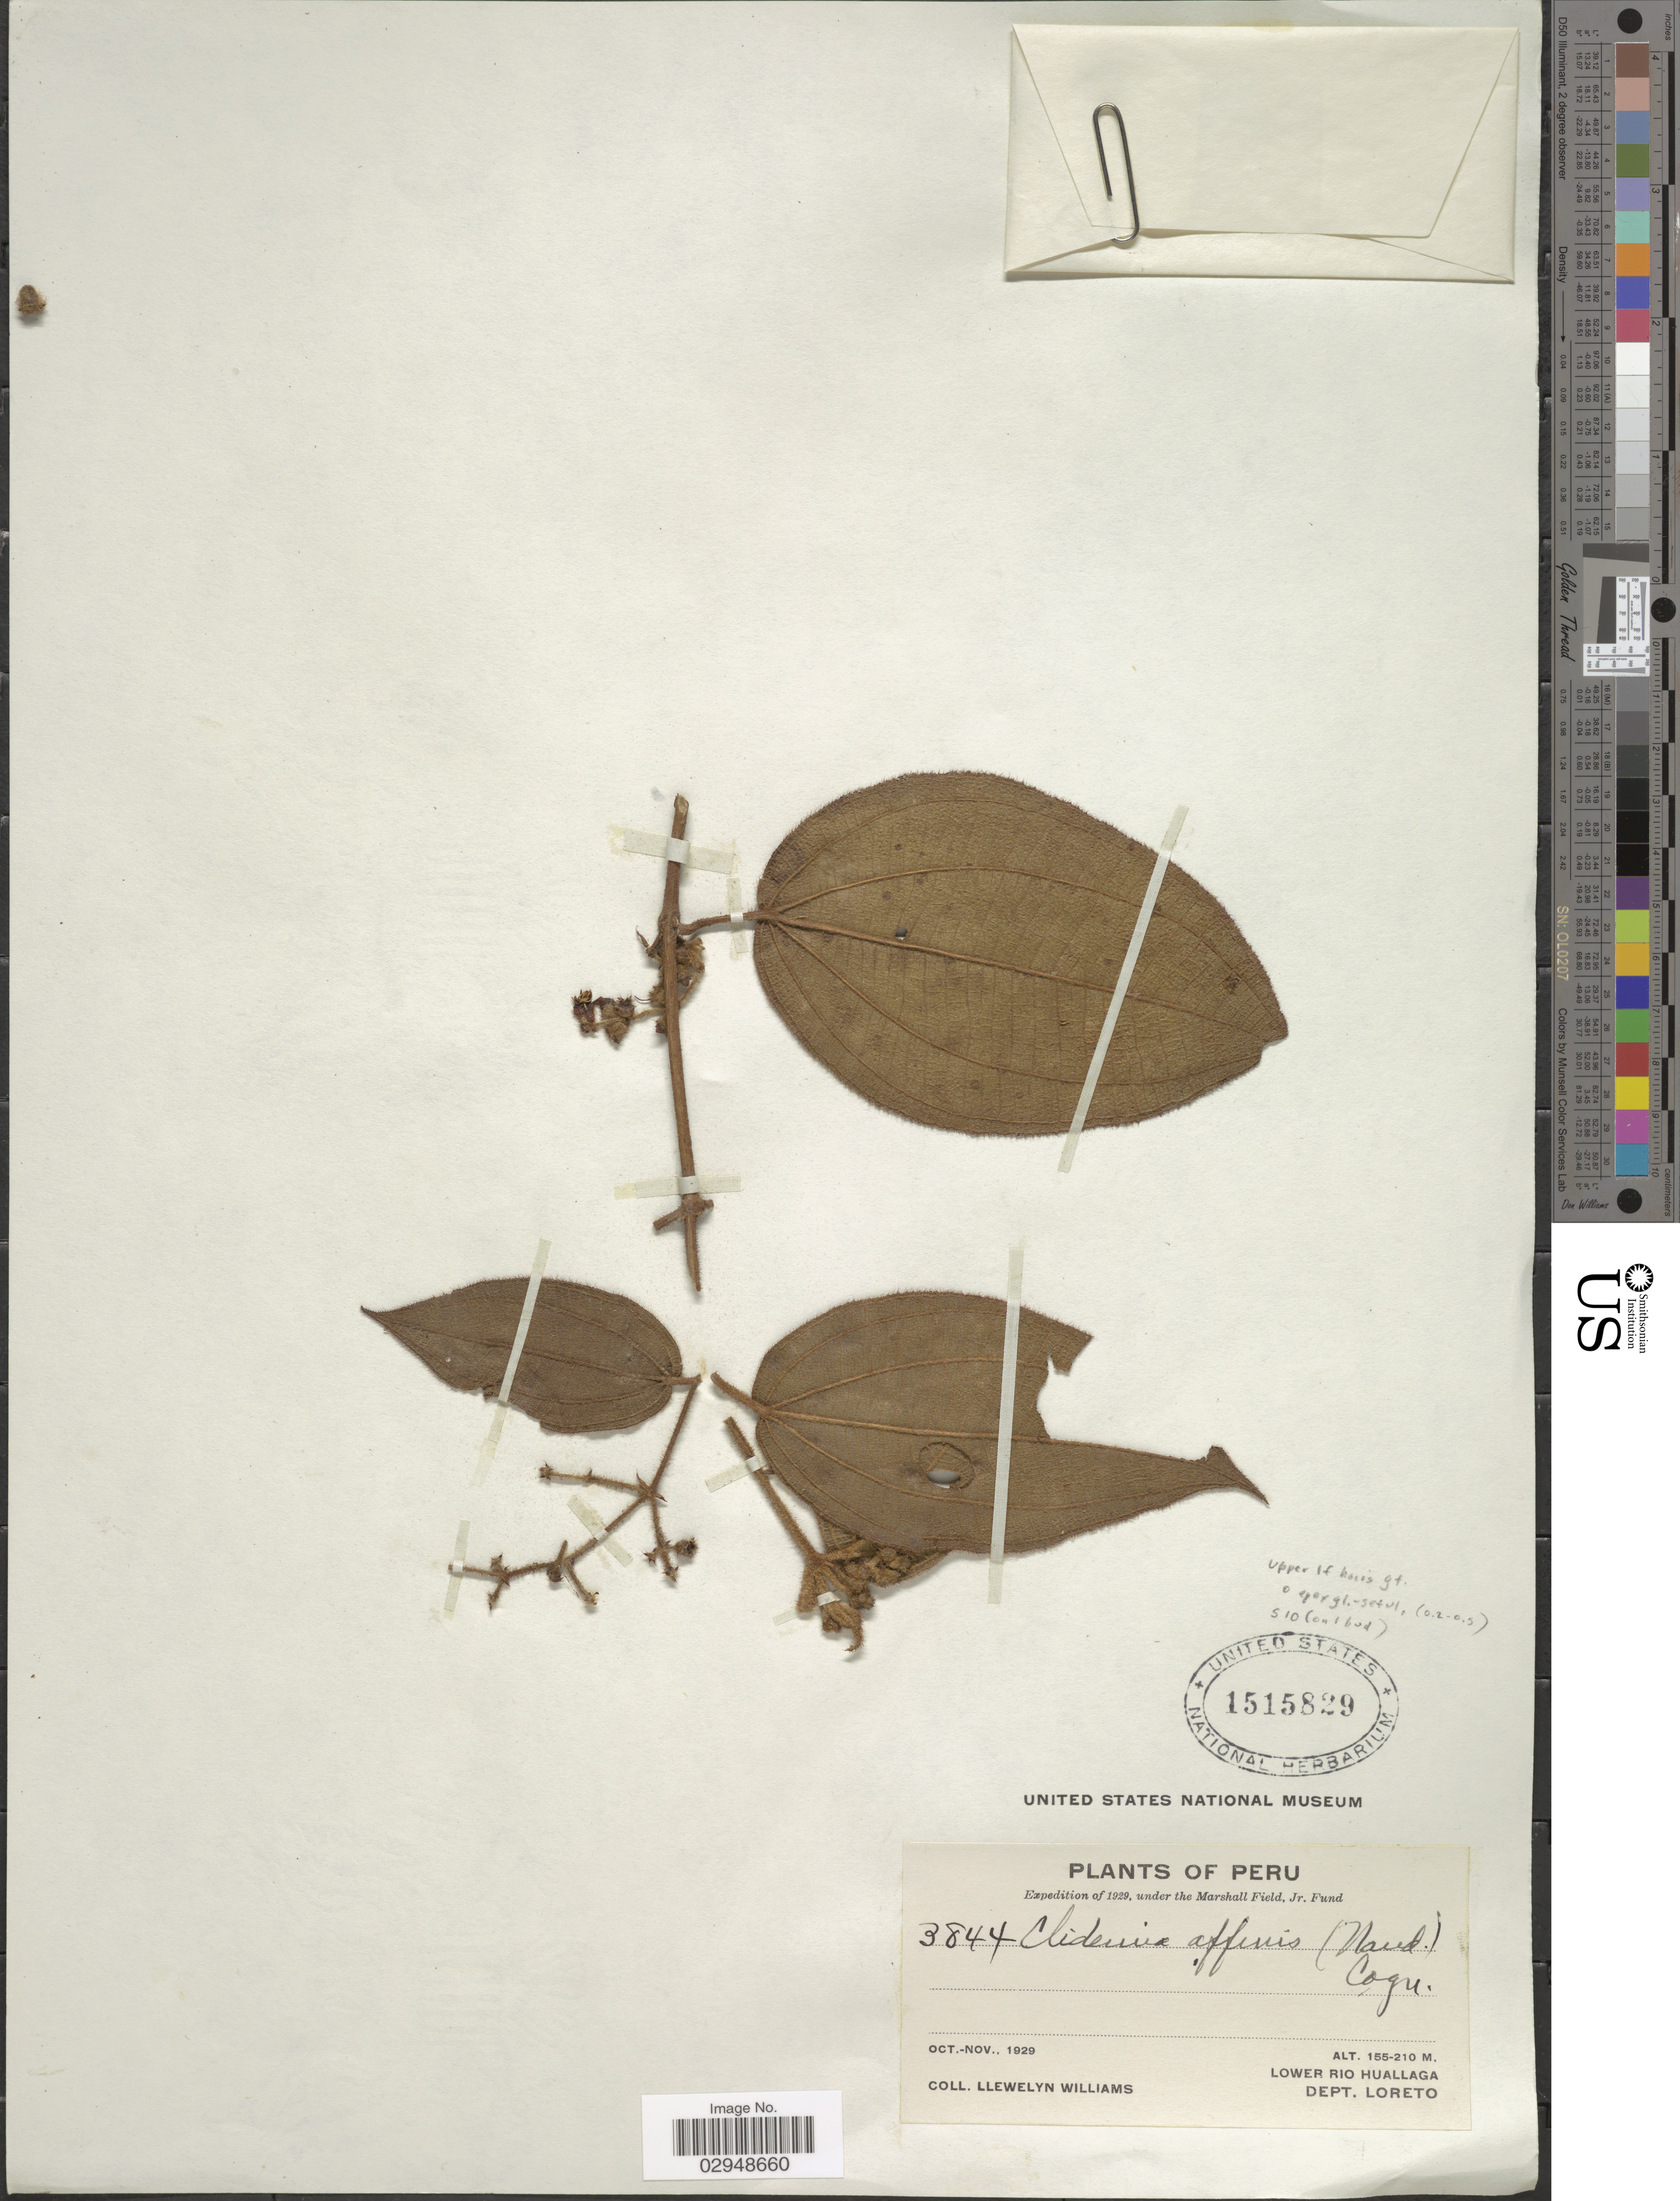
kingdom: Plantae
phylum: Tracheophyta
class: Magnoliopsida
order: Myrtales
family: Melastomataceae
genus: Clidemia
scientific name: Clidemia capitellata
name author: (Bonpl.) D. Don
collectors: Ll. Williams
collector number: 3844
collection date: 1929-10/1929-11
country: Peru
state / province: Loreto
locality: Lower Rio Huallaga. Dept. Loreto.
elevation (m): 155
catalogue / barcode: US 1515829